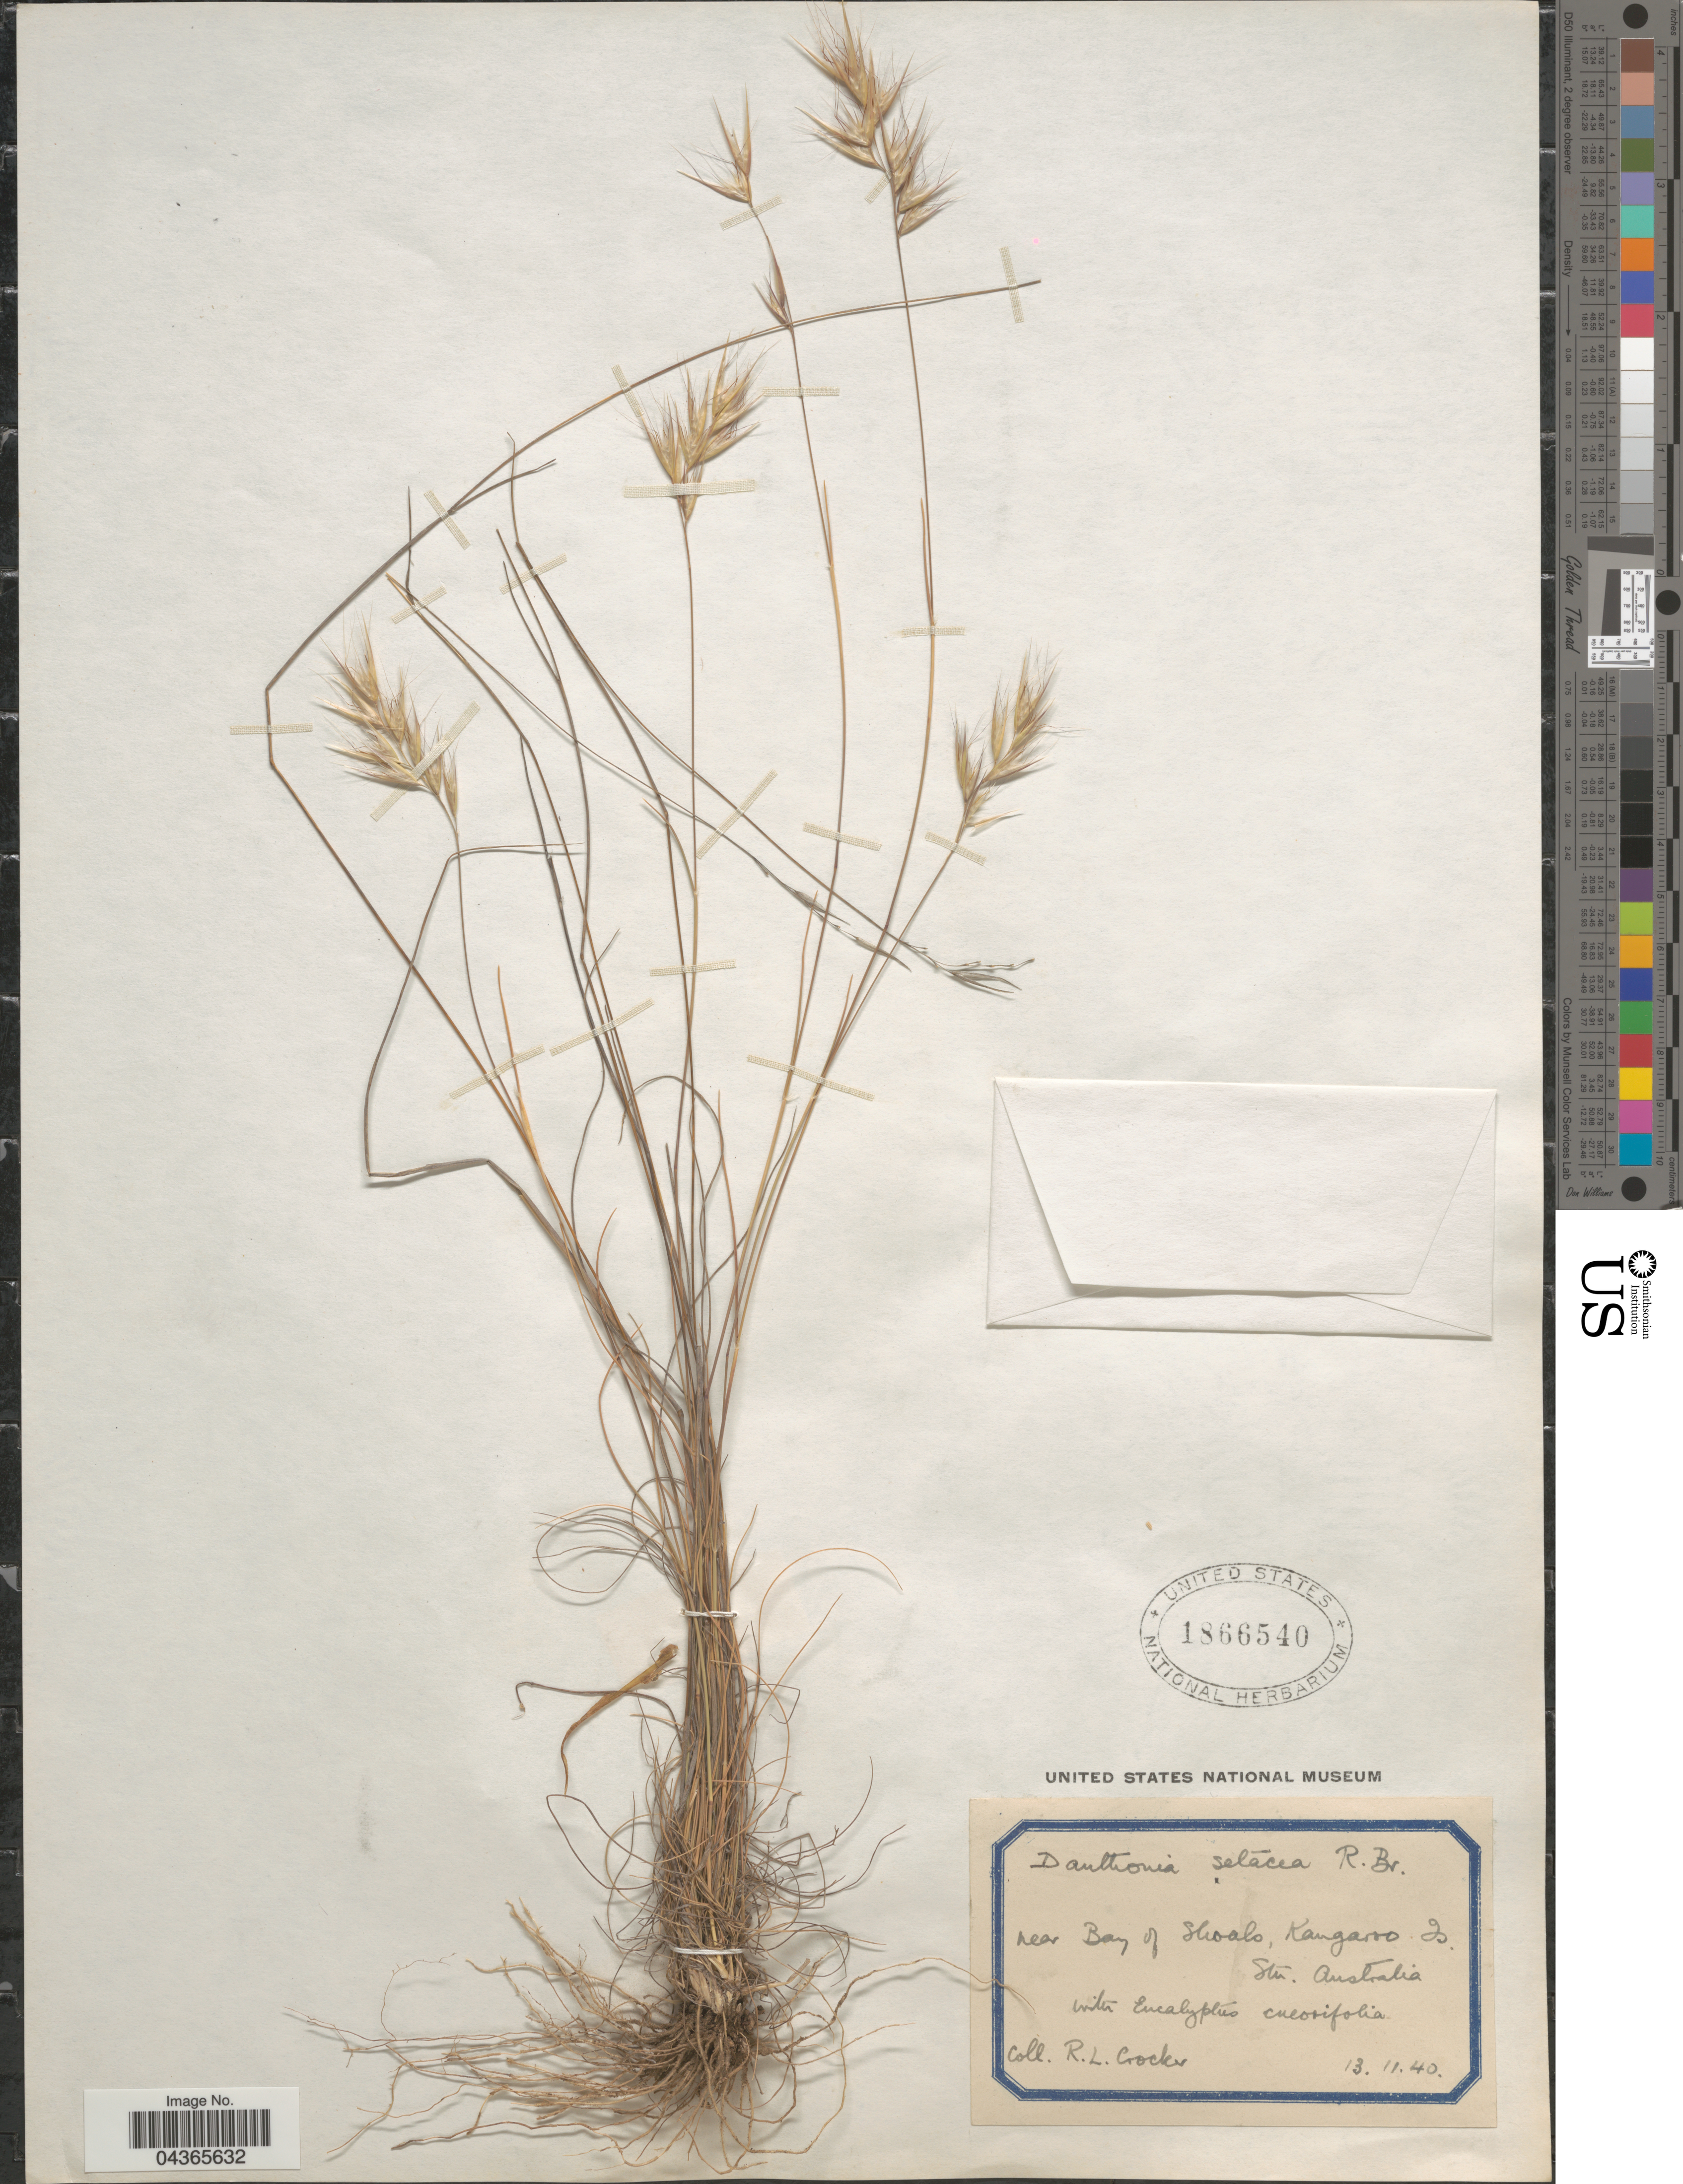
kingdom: Plantae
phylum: Tracheophyta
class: Liliopsida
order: Poales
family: Poaceae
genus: Rytidosperma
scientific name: Rytidosperma setaceum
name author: (R. Br.) Connor & Edgar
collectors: R. Crocker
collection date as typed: Transcribed d/m/y: 13/11/40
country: Australia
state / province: South Australia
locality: Near Bay of Shoals, Kangaroo Is.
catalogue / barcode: US 1866540